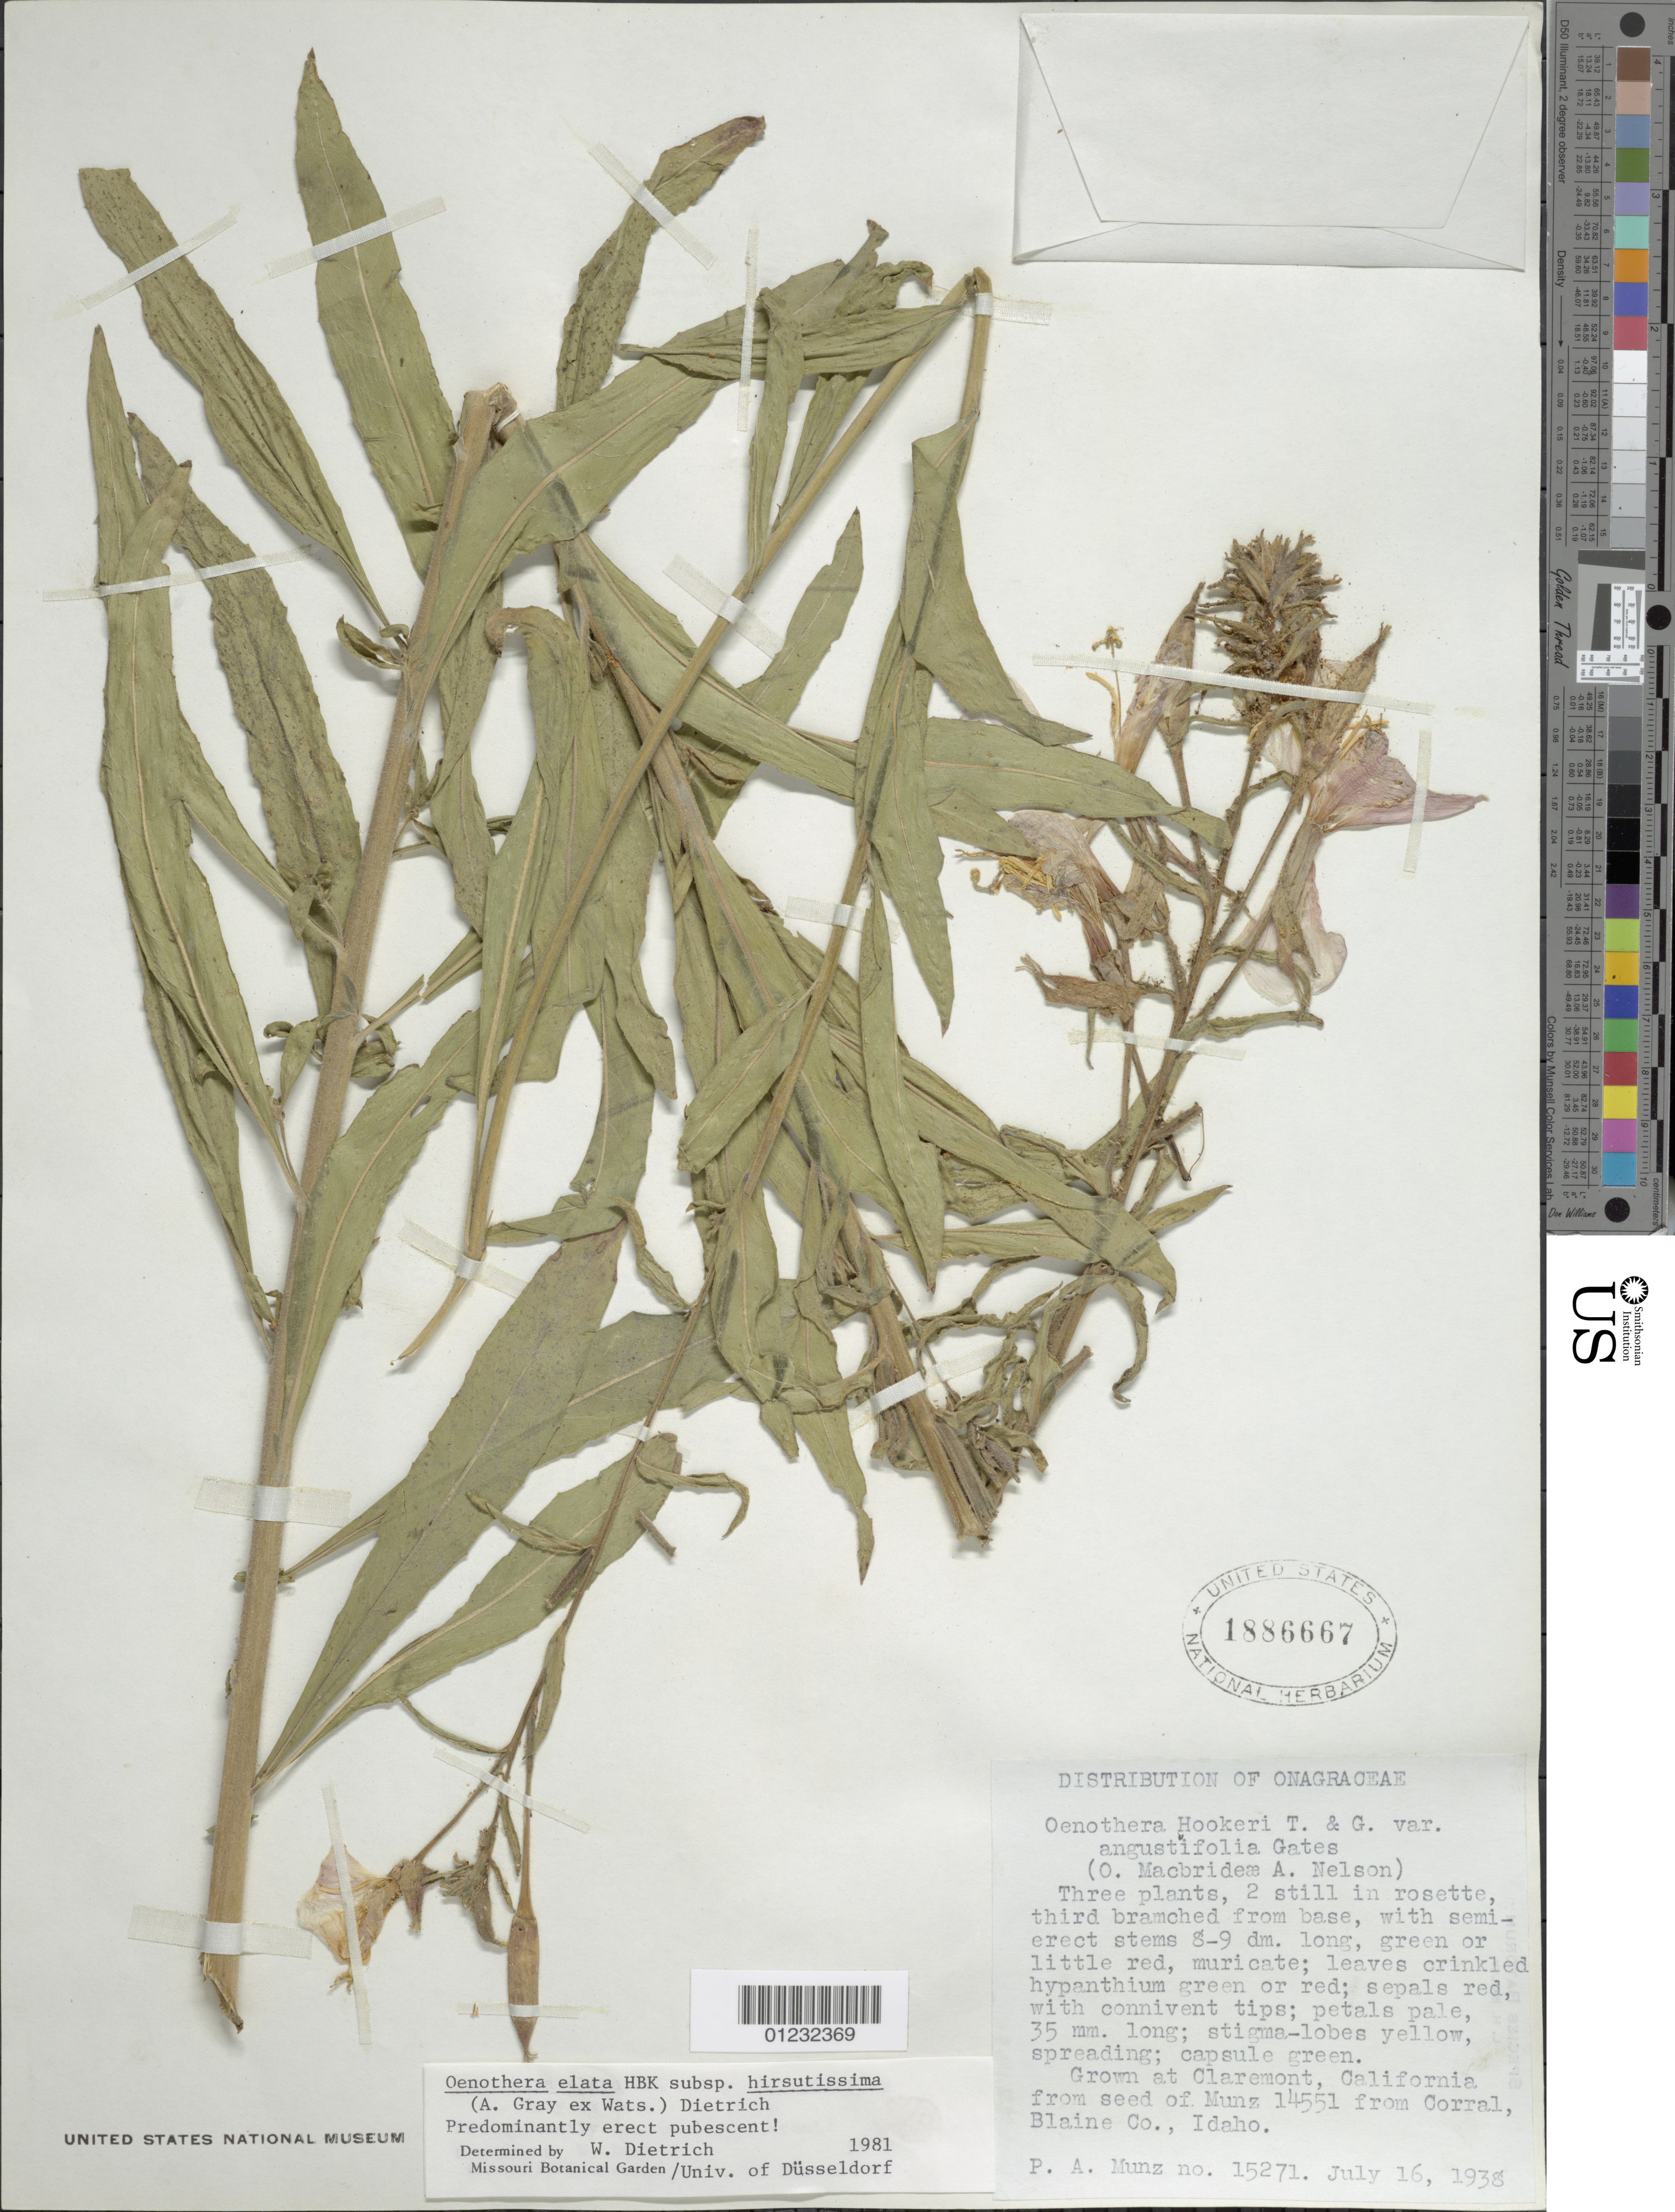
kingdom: Plantae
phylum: Tracheophyta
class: Magnoliopsida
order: Myrtales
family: Onagraceae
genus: Oenothera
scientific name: Oenothera elata subsp. hirsutissima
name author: (A. Gray ex S. Watson) W. Dietr.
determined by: Dietrich, W.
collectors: P. A. Munz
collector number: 15271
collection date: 1938-07-16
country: United States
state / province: California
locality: Claremont.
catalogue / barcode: US 1886667